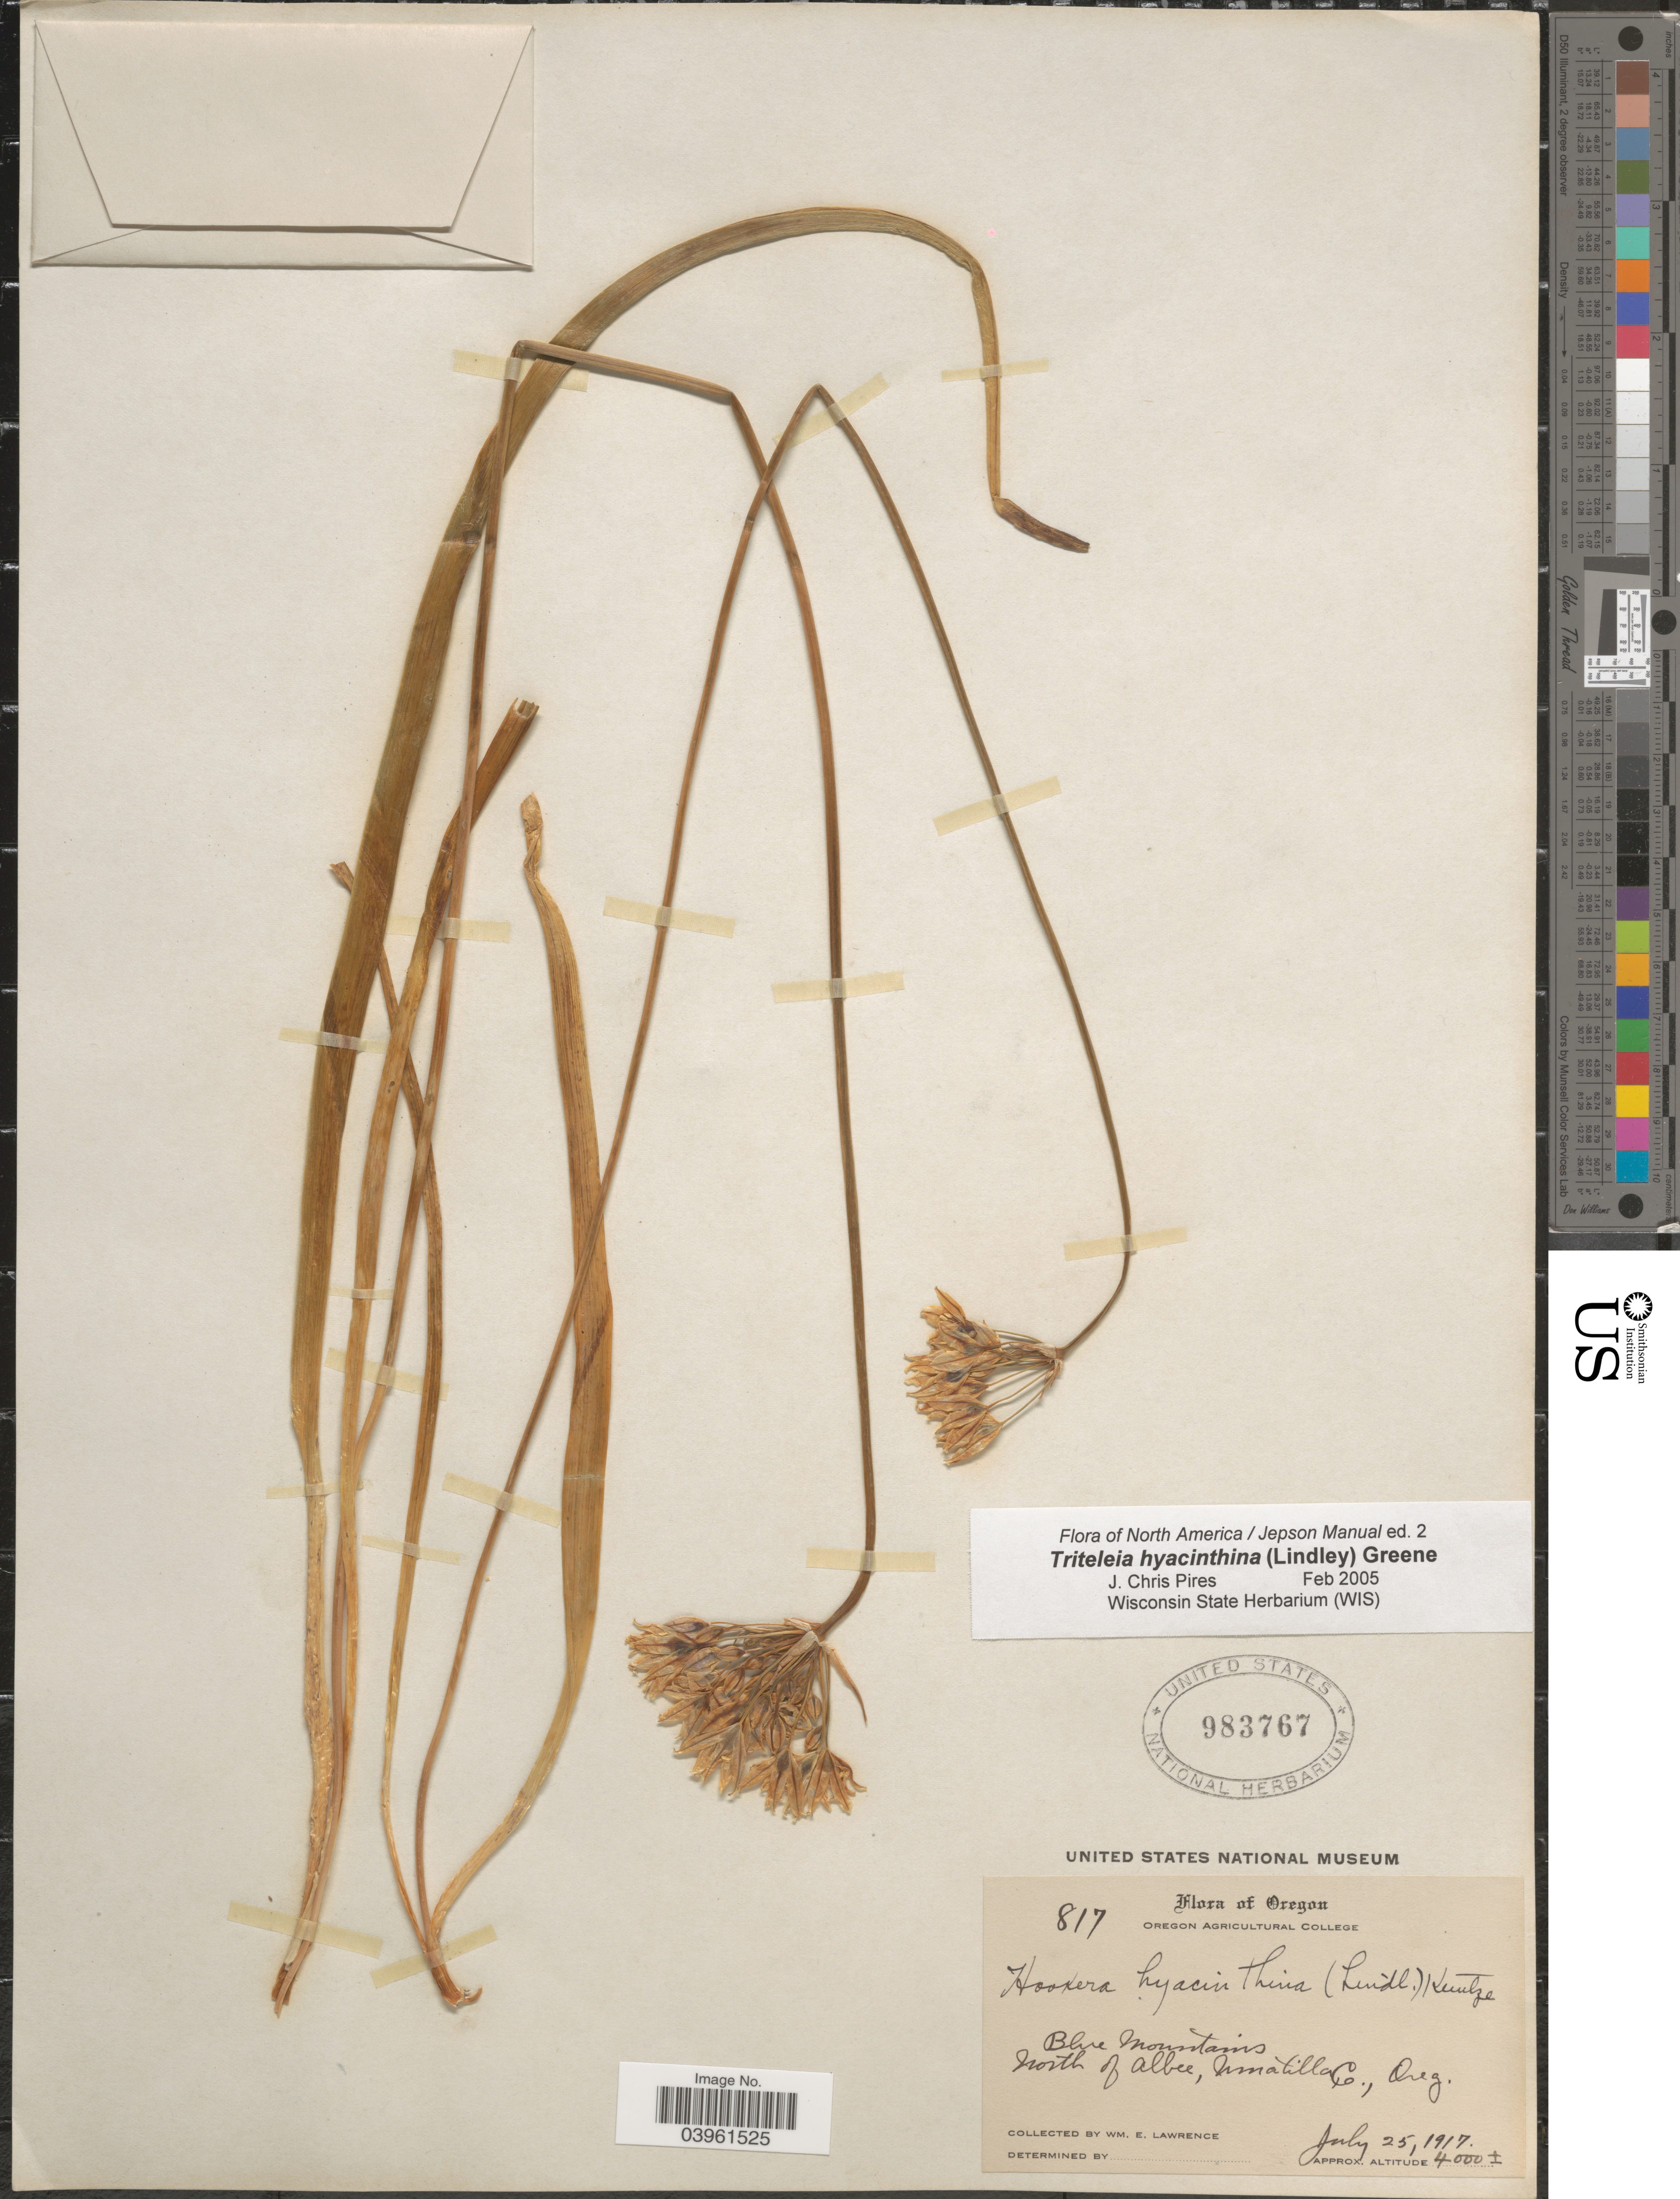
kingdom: Plantae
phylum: Tracheophyta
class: Liliopsida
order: Asparagales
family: Asparagaceae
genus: Triteleia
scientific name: Triteleia hyacinthina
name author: (Lindl.) Greene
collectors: W. Lawrence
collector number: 817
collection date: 1917-07-25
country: United States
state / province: Oregon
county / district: Umatilla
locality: Blue Mountains. North of Albee, Umatilla Co.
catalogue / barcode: US 983767